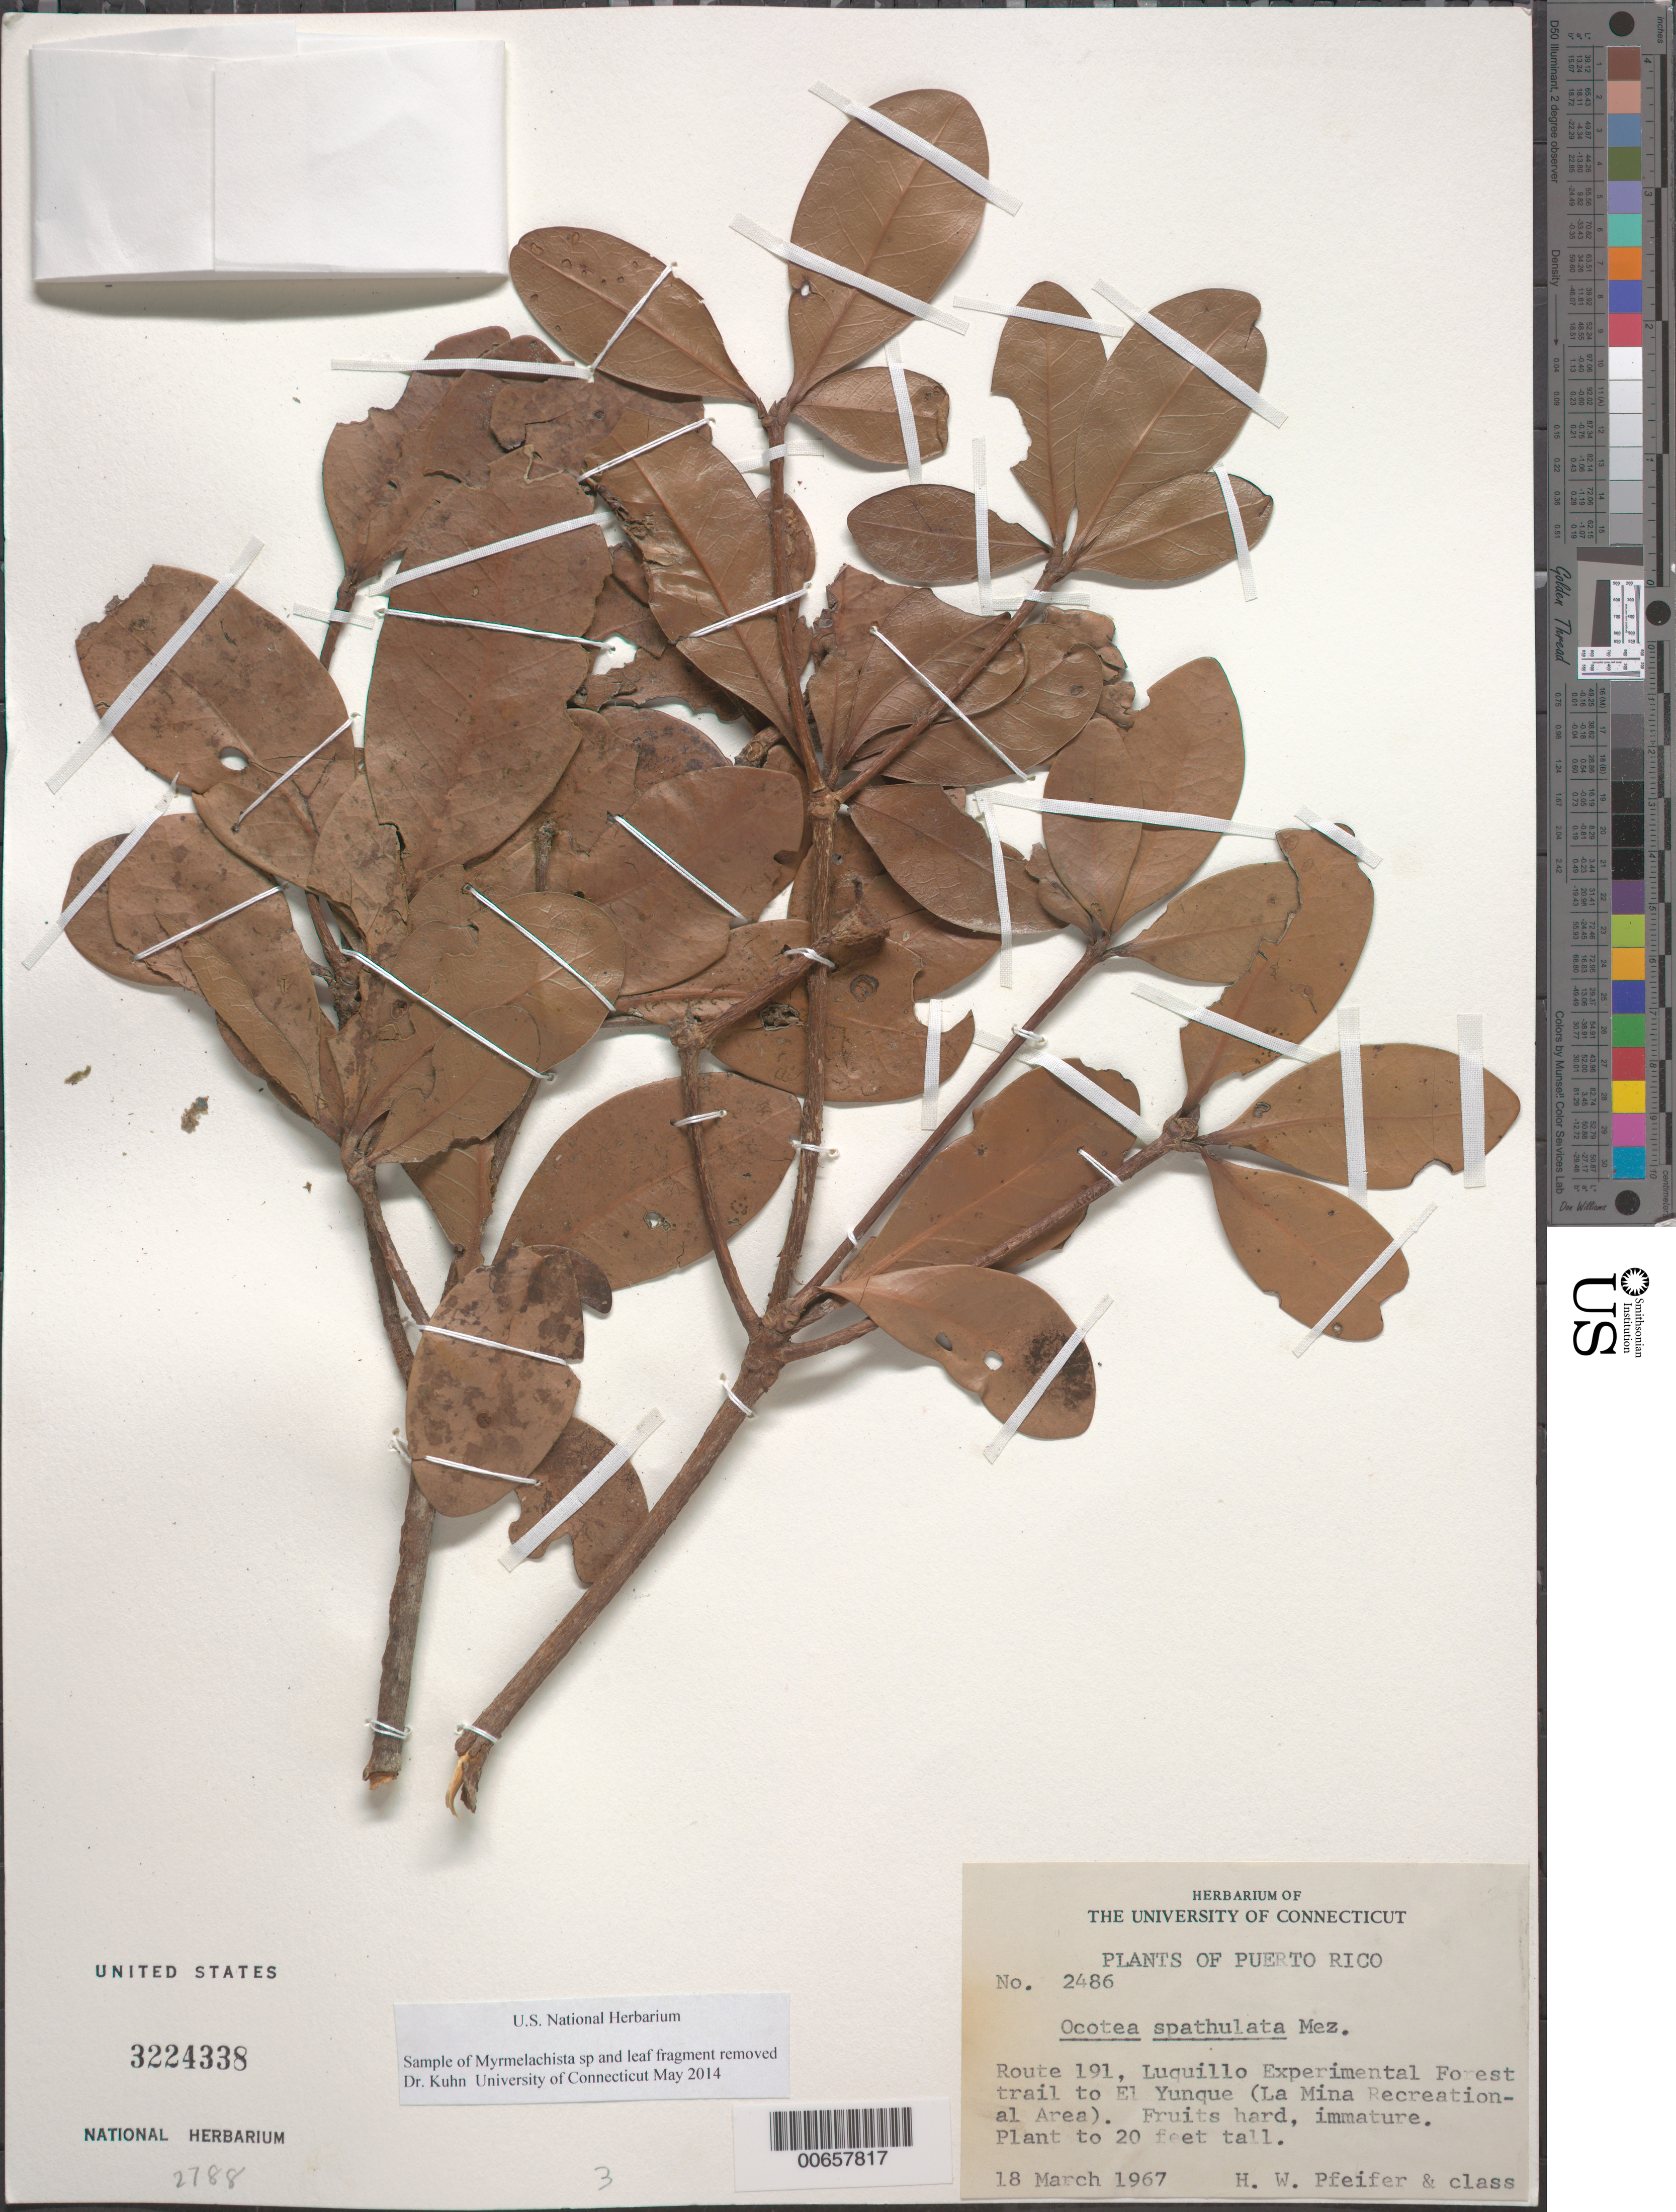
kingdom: Plantae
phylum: Tracheophyta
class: Magnoliopsida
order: Laurales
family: Lauraceae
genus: Ocotea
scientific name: Ocotea spathulata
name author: Mez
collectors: H. W. Pfeifer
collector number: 2486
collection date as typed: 18 Mar 1967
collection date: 1967-03-18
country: Puerto Rico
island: Greater Antilles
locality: Rt. 191, Luquillo Exp. Forest, trail to El Yunque (La Mina Recreational Area)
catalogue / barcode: US 3224338